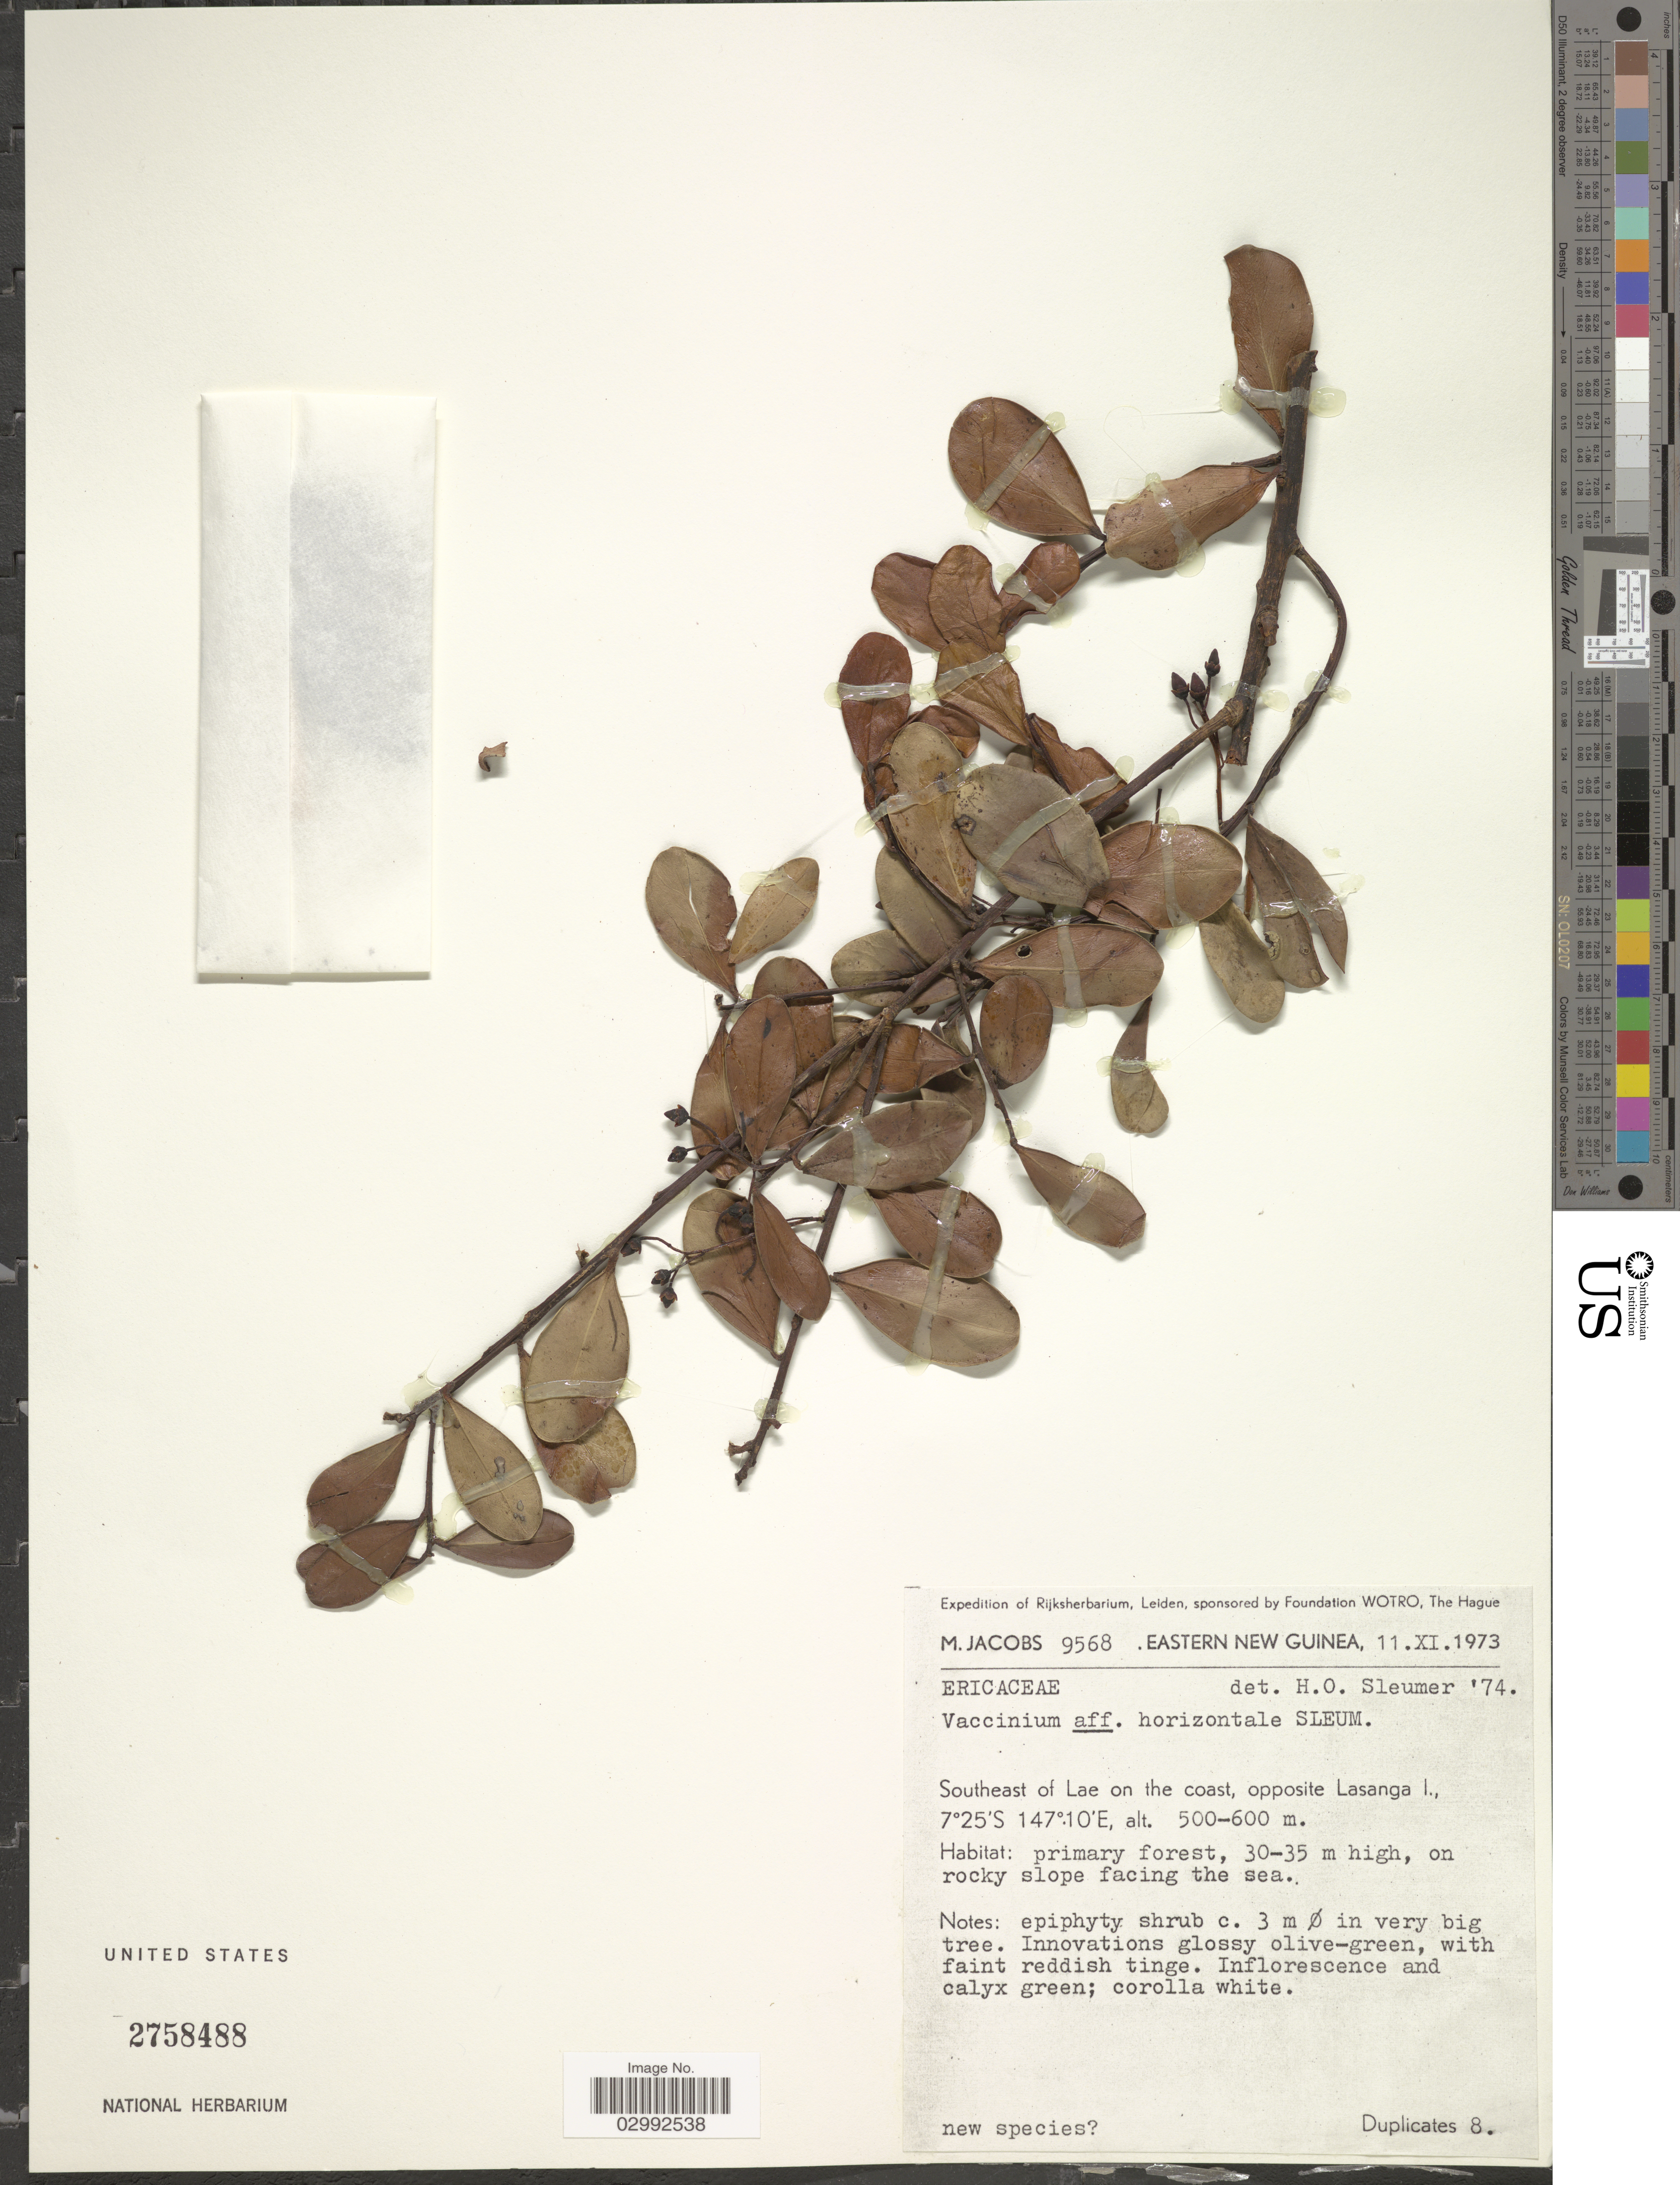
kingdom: Plantae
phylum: Tracheophyta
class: Magnoliopsida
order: Ericales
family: Ericaceae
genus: Vaccinium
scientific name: Vaccinium horizontale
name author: Sleumer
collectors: M. Jacobs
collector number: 9568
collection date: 1973-11-11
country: Papua New Guinea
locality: Eastern New Guinea, Southeast of Lae on the coast, opposite Lasanga I.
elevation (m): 500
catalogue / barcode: US 2758488